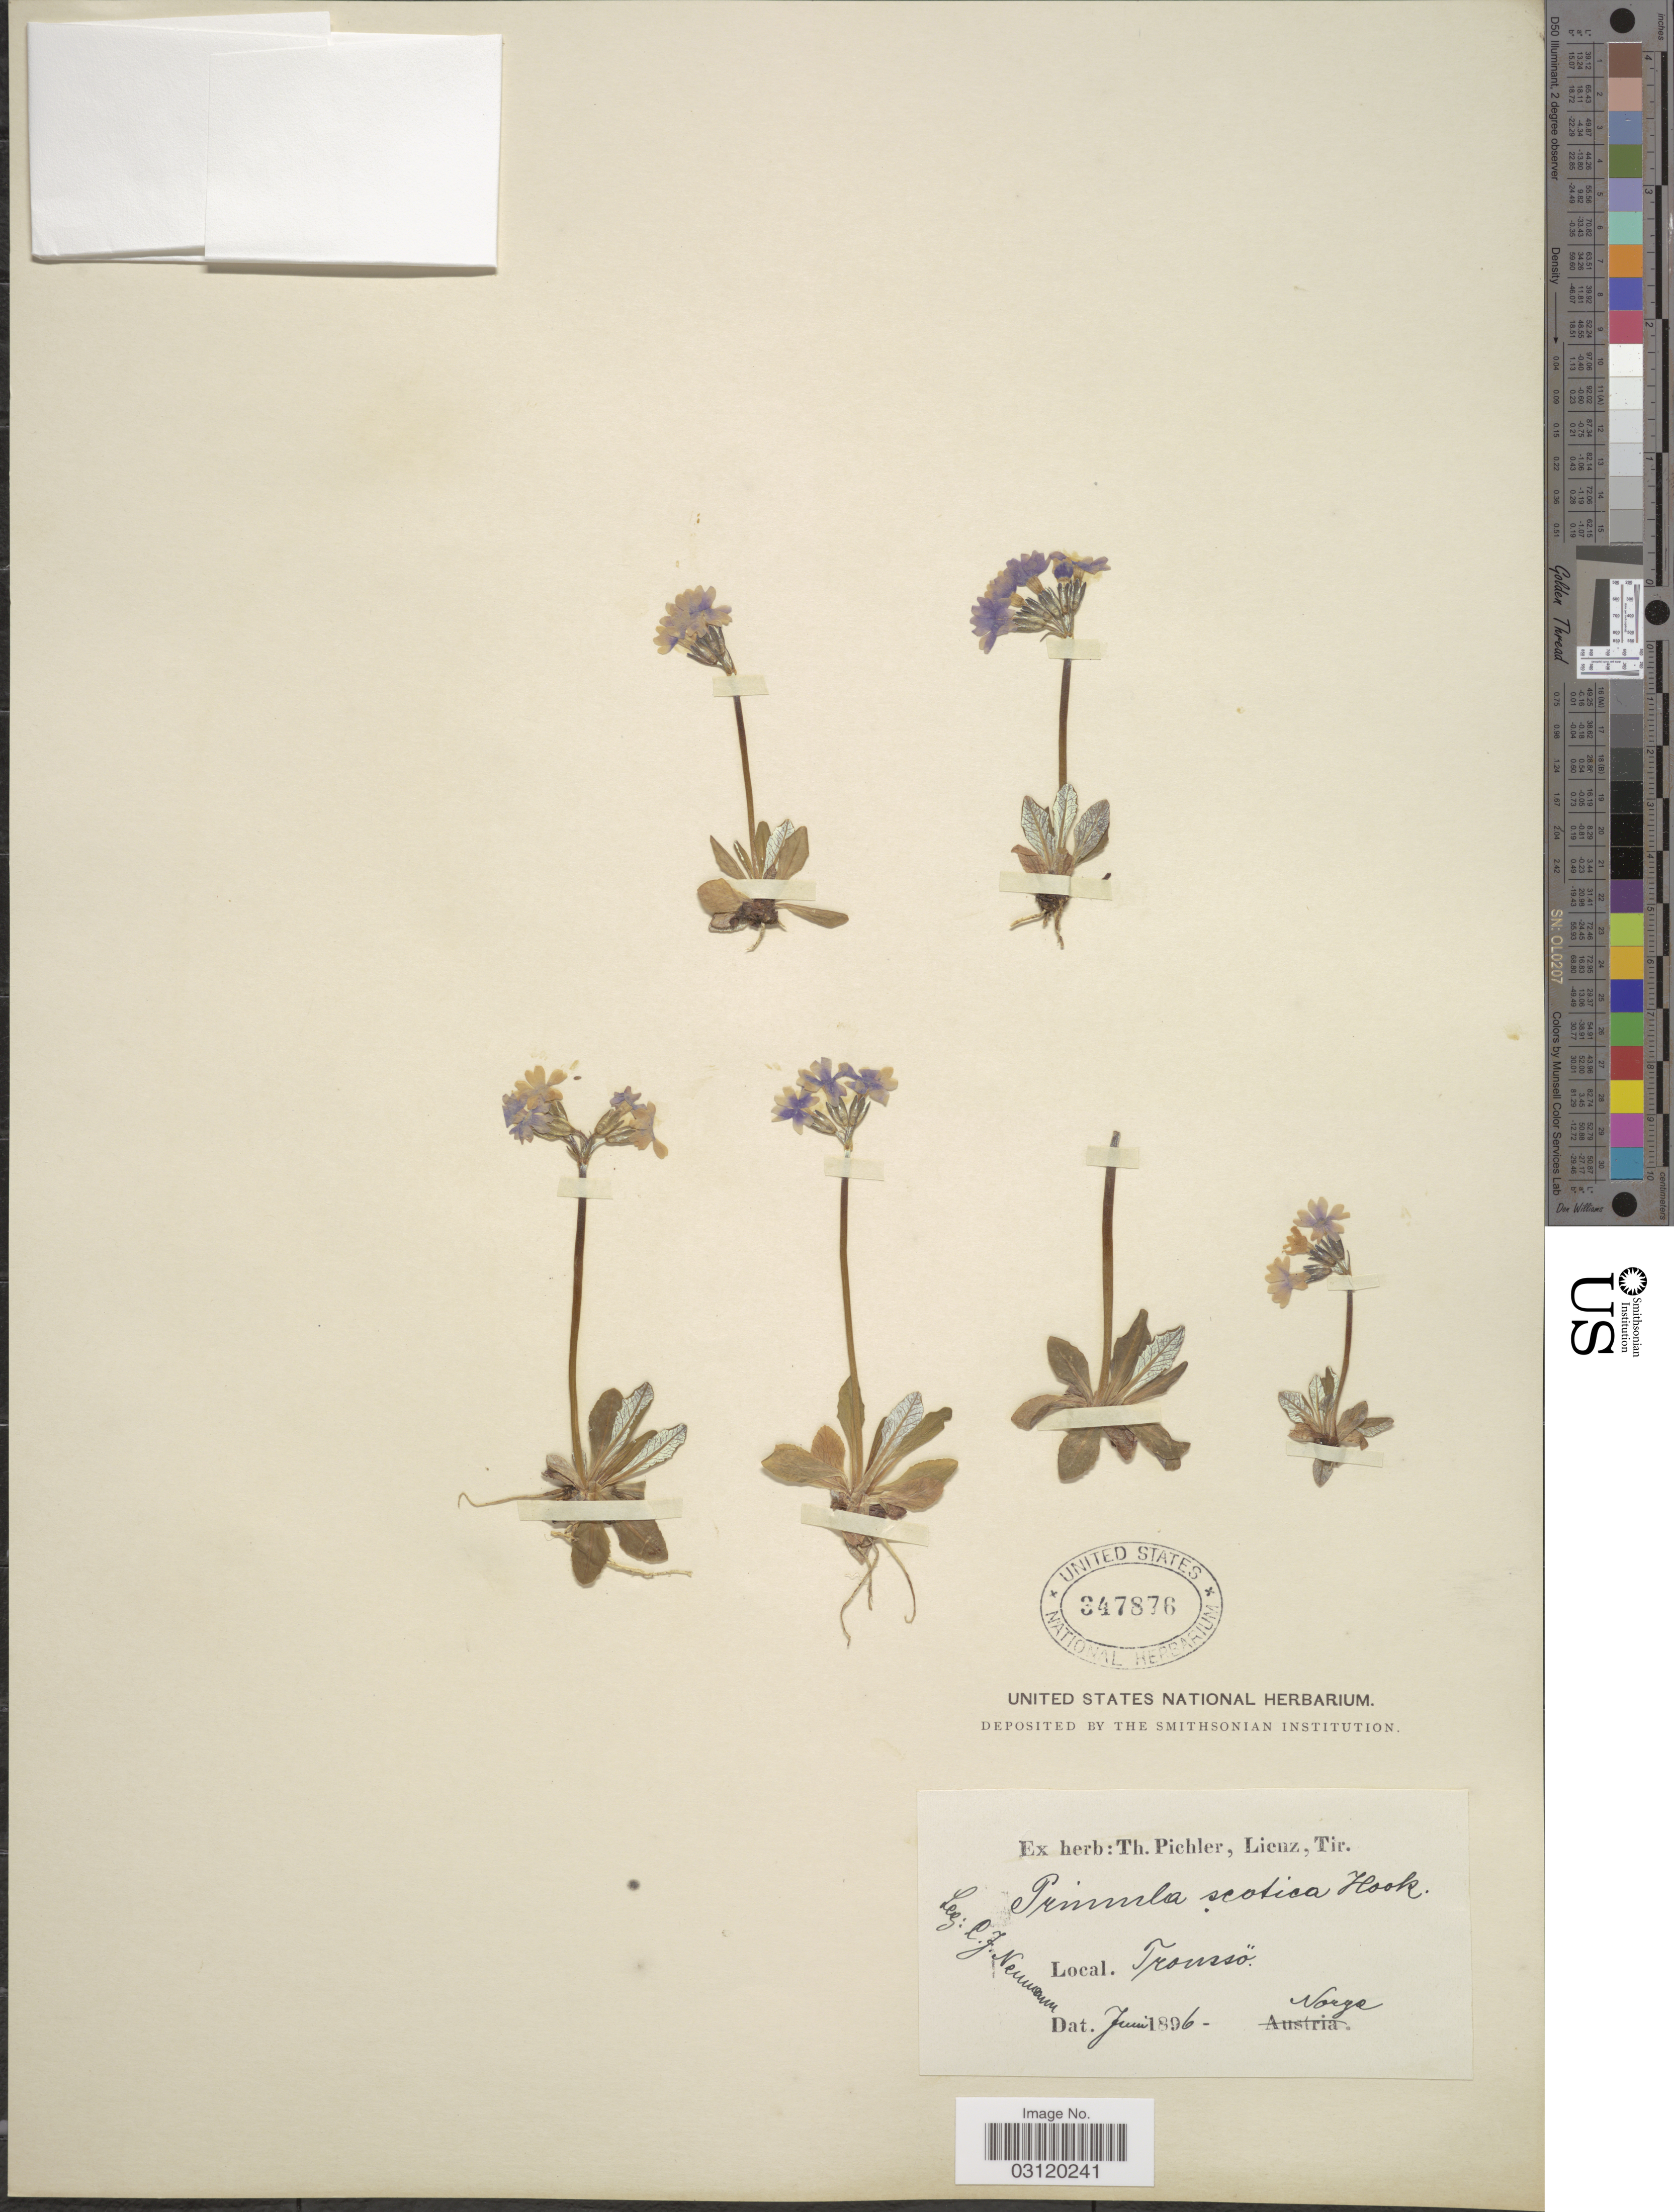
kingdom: Plantae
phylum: Tracheophyta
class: Magnoliopsida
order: Ericales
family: Primulaceae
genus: Primula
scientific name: Primula scotica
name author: Hook.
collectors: C. Neumann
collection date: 1896-06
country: Norway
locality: Tronssö.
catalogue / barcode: US 347876